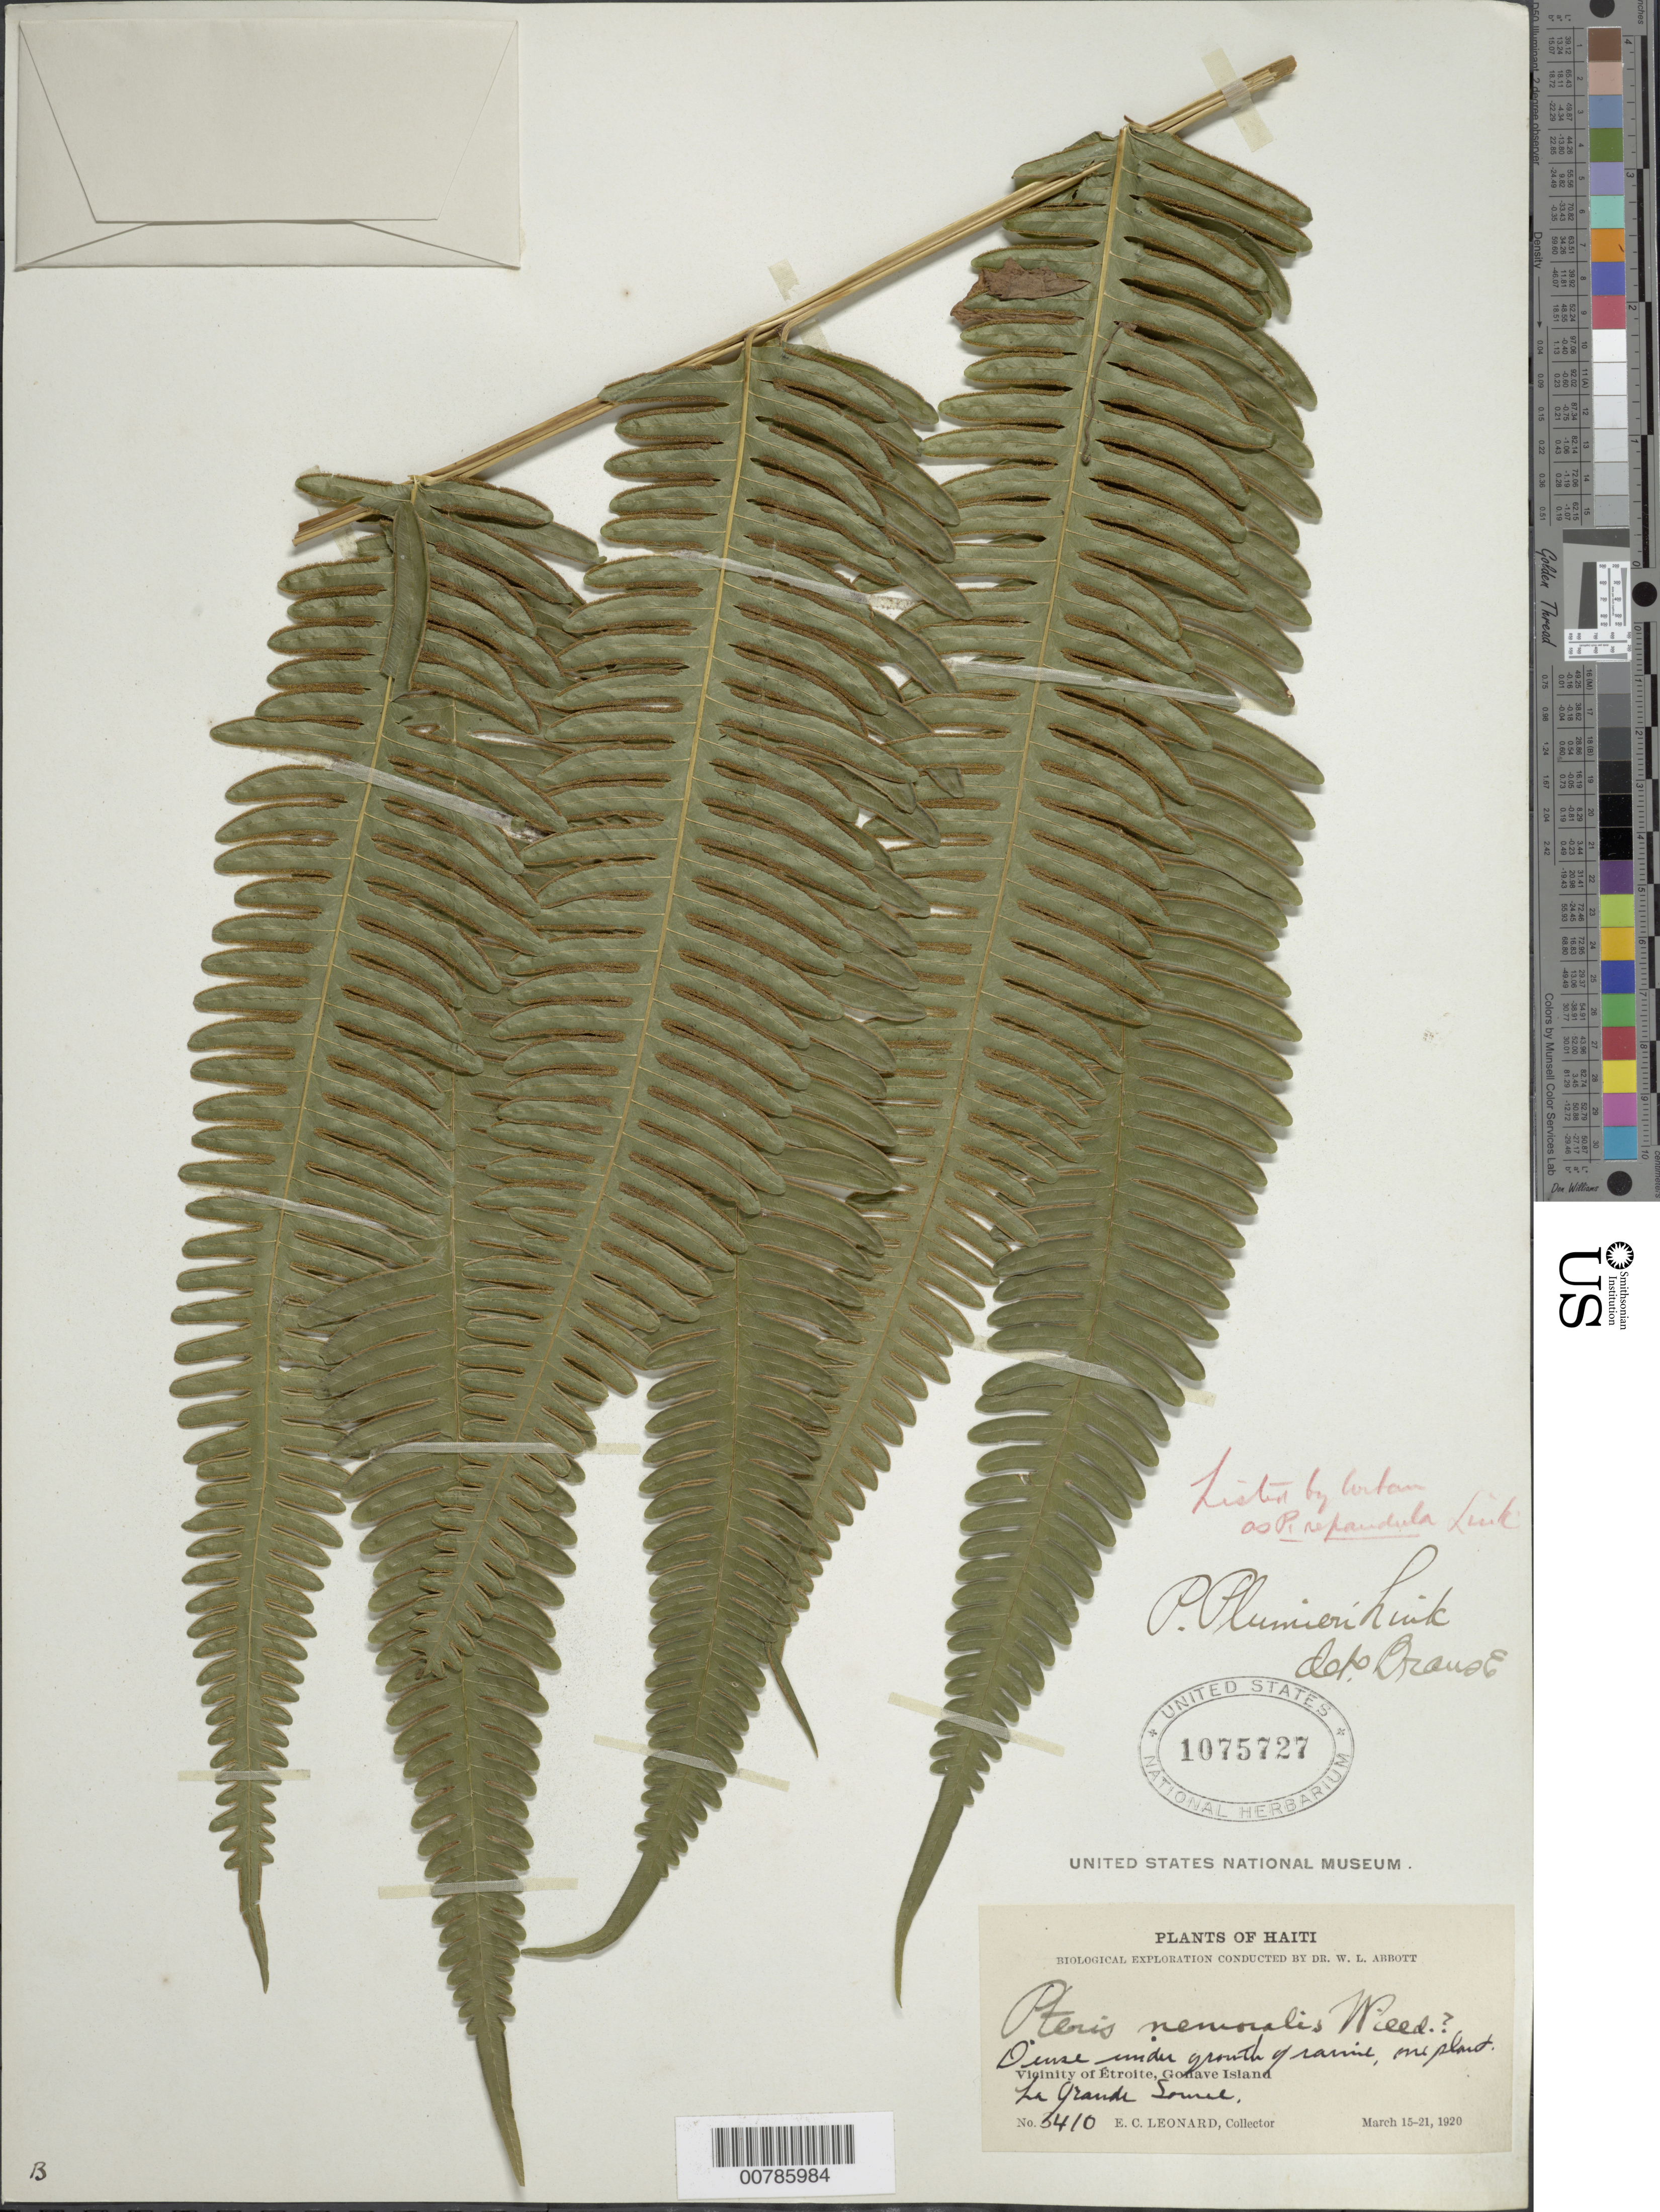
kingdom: Plantae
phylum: Tracheophyta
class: Polypodiopsida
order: Polypodiales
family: Pteridaceae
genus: Pteris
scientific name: Pteris quadriaurita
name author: Retz.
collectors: E. C. Leonard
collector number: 3410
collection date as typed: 15 Mar 1920 21 Mar 1920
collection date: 1920-03-15/1920-03-21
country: Haiti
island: Hispaniola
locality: Gonave Island, vicinity of Étroite, La Grande Source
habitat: Dense undergrowth of ravine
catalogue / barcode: US 1075727